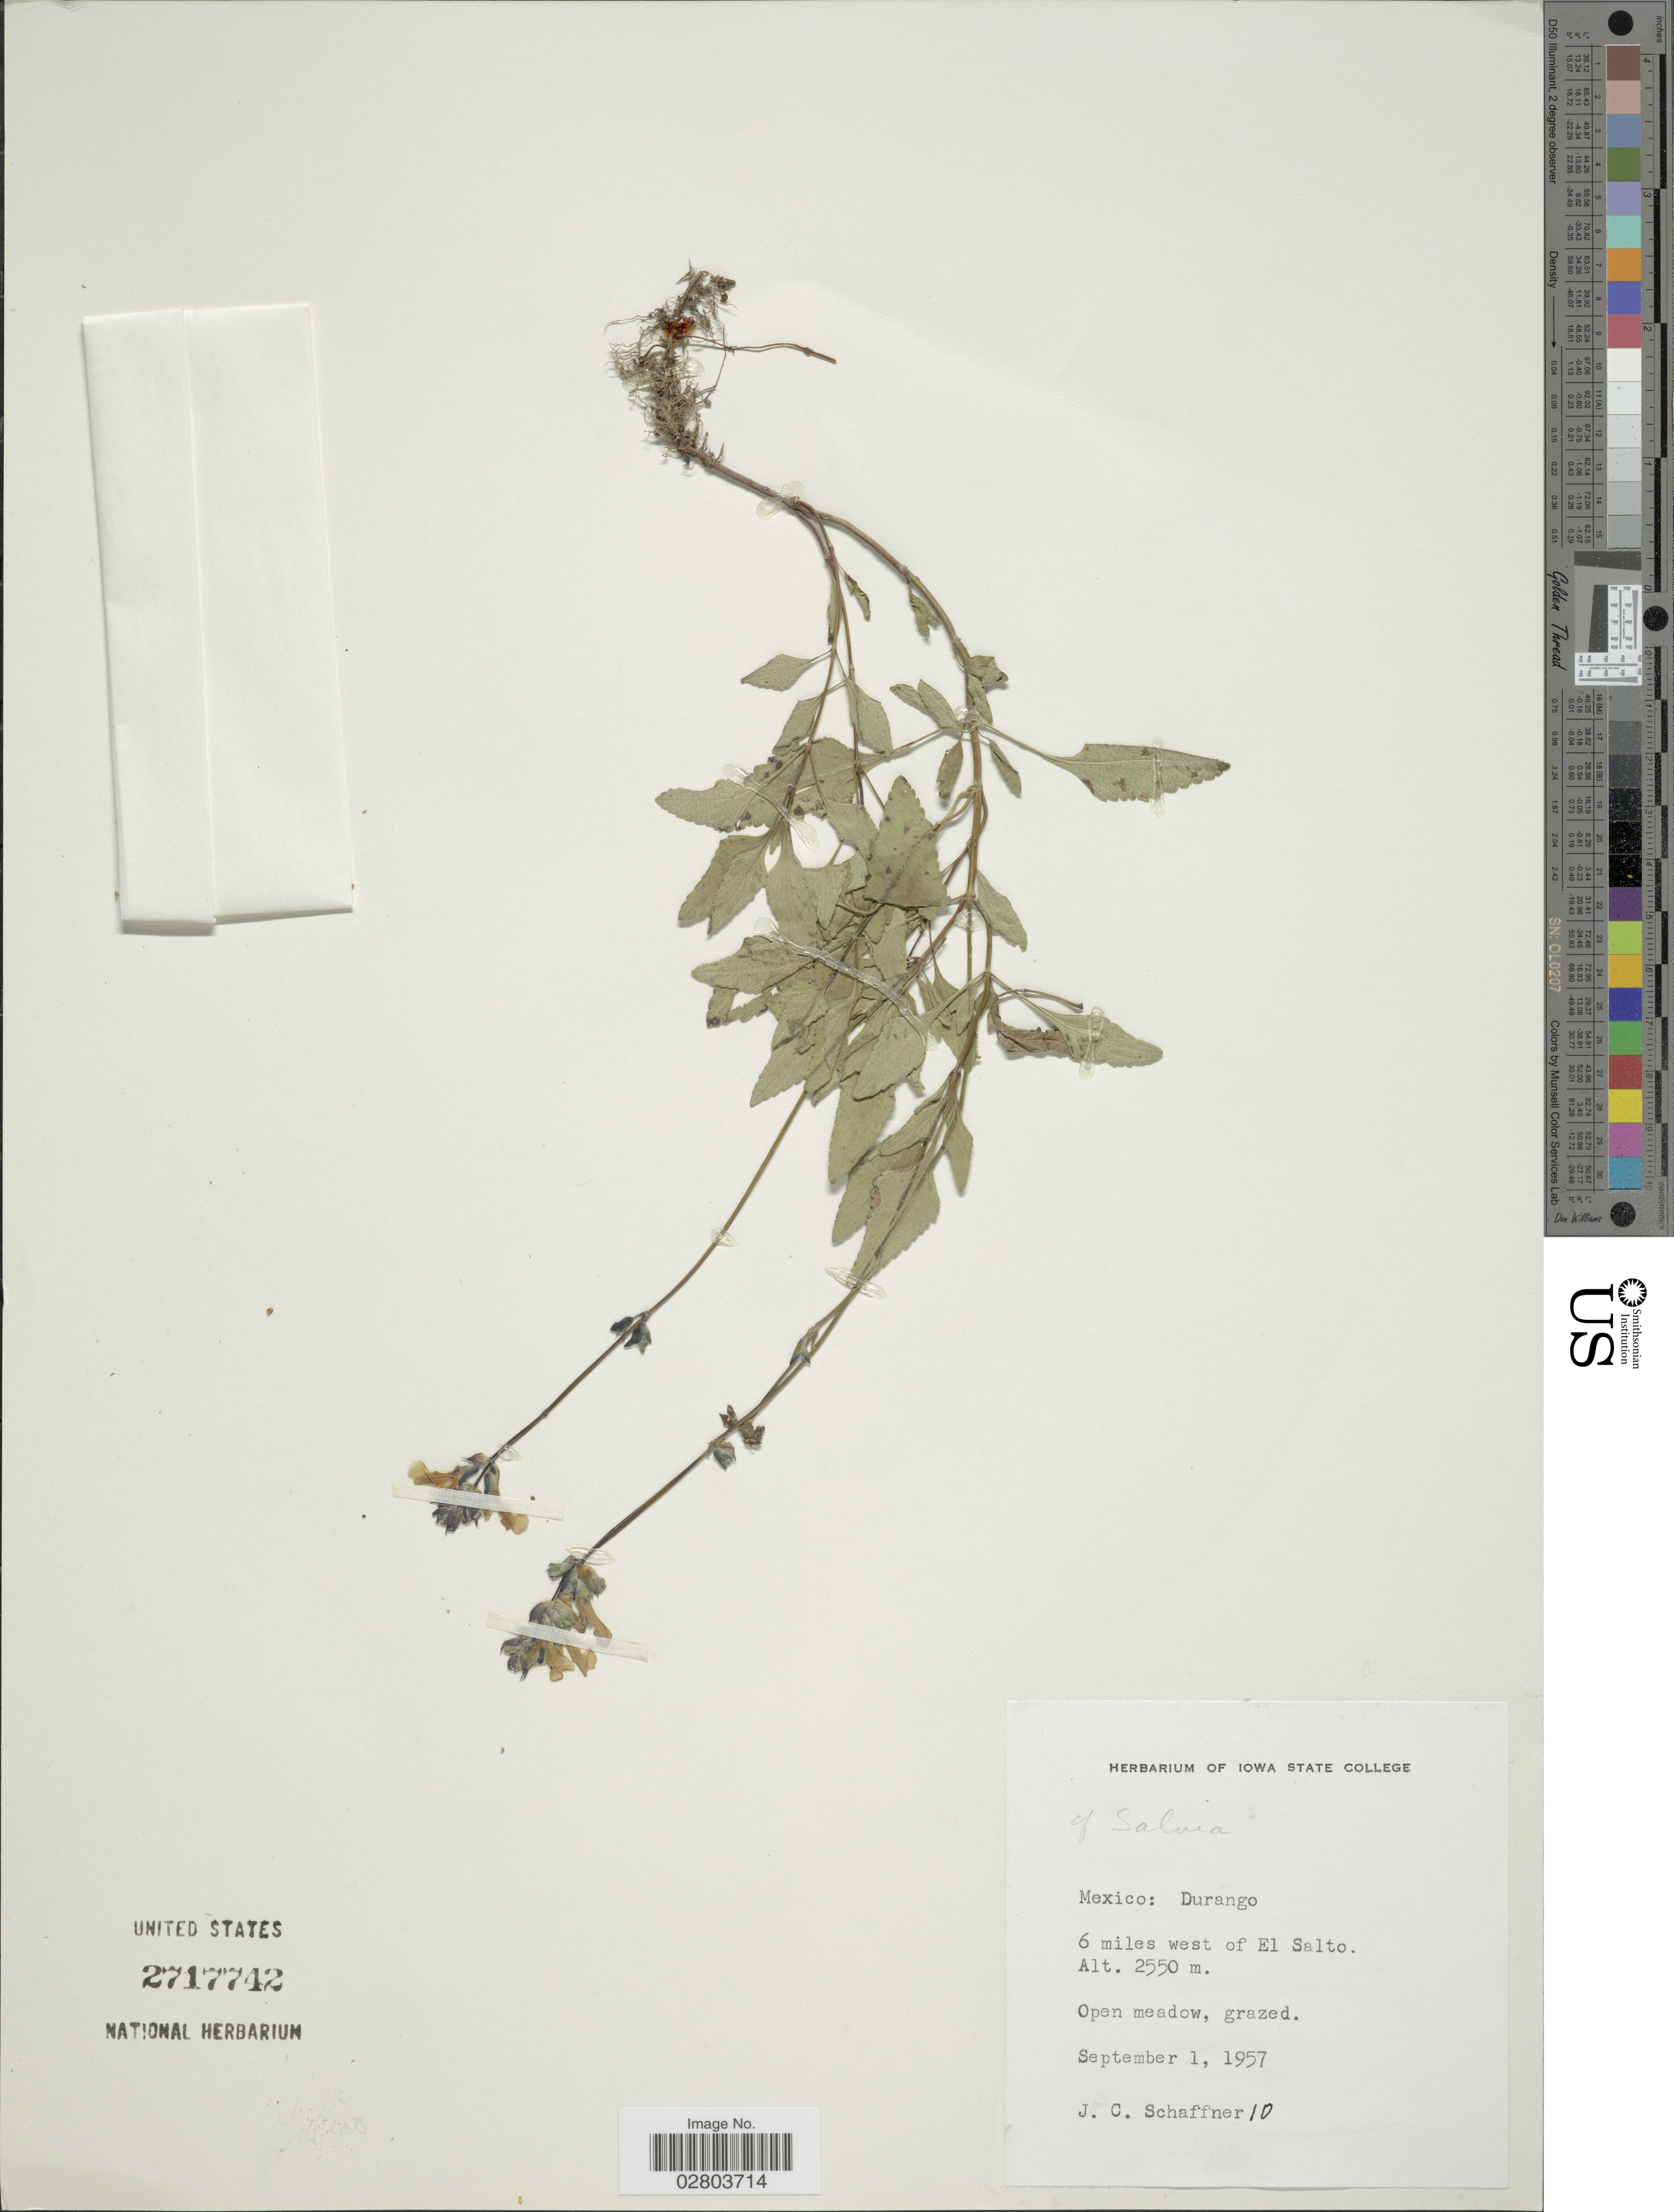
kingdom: Plantae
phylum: Tracheophyta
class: Magnoliopsida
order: Lamiales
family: Lamiaceae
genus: Salvia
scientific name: Salvia sp.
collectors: J. Schaffner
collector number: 10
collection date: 1957-09-01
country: Mexico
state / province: Durango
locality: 6 miles west of El Salto.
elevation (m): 2550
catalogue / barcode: US 2717742